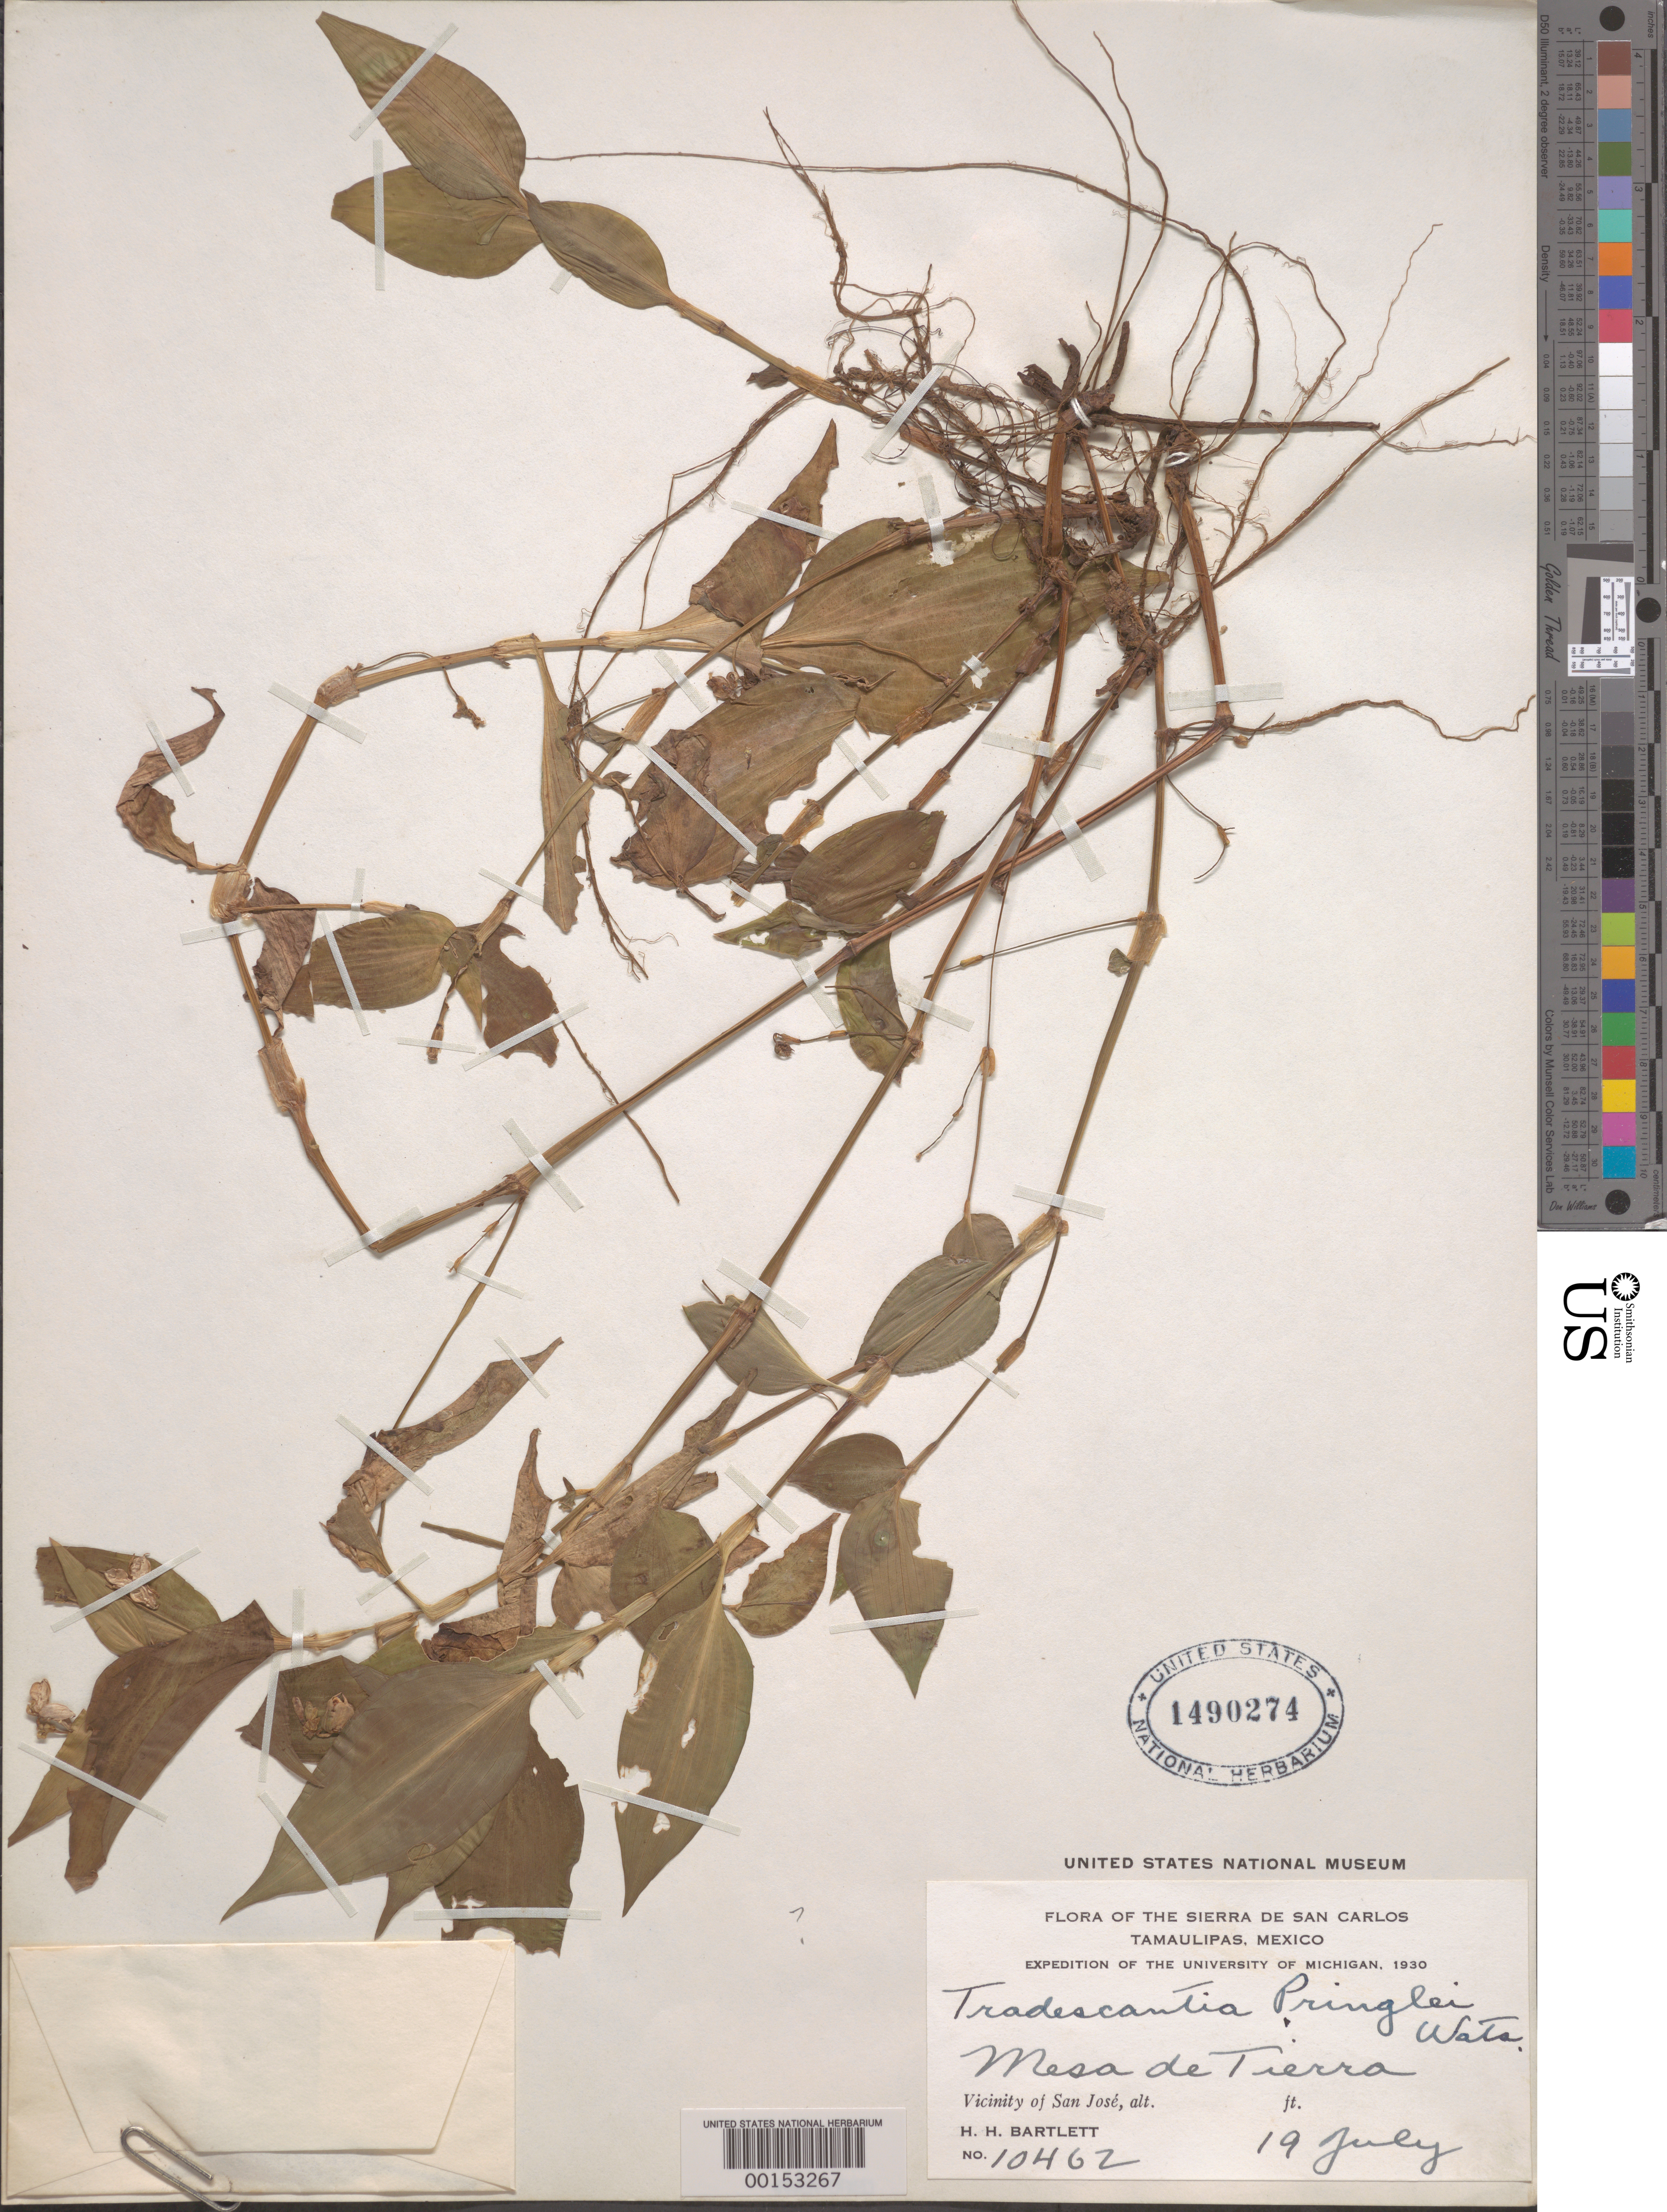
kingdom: Plantae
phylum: Tracheophyta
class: Liliopsida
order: Commelinales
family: Commelinaceae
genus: Tinantia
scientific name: Tinantia pringlei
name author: (S. Watson) Rohweder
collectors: H. H. Bartlett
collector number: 10462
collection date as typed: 19 Jul 1930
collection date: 1930-07-19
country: Mexico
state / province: Tamaulipas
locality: Mesa de tierra, near San Jose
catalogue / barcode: US 1490274